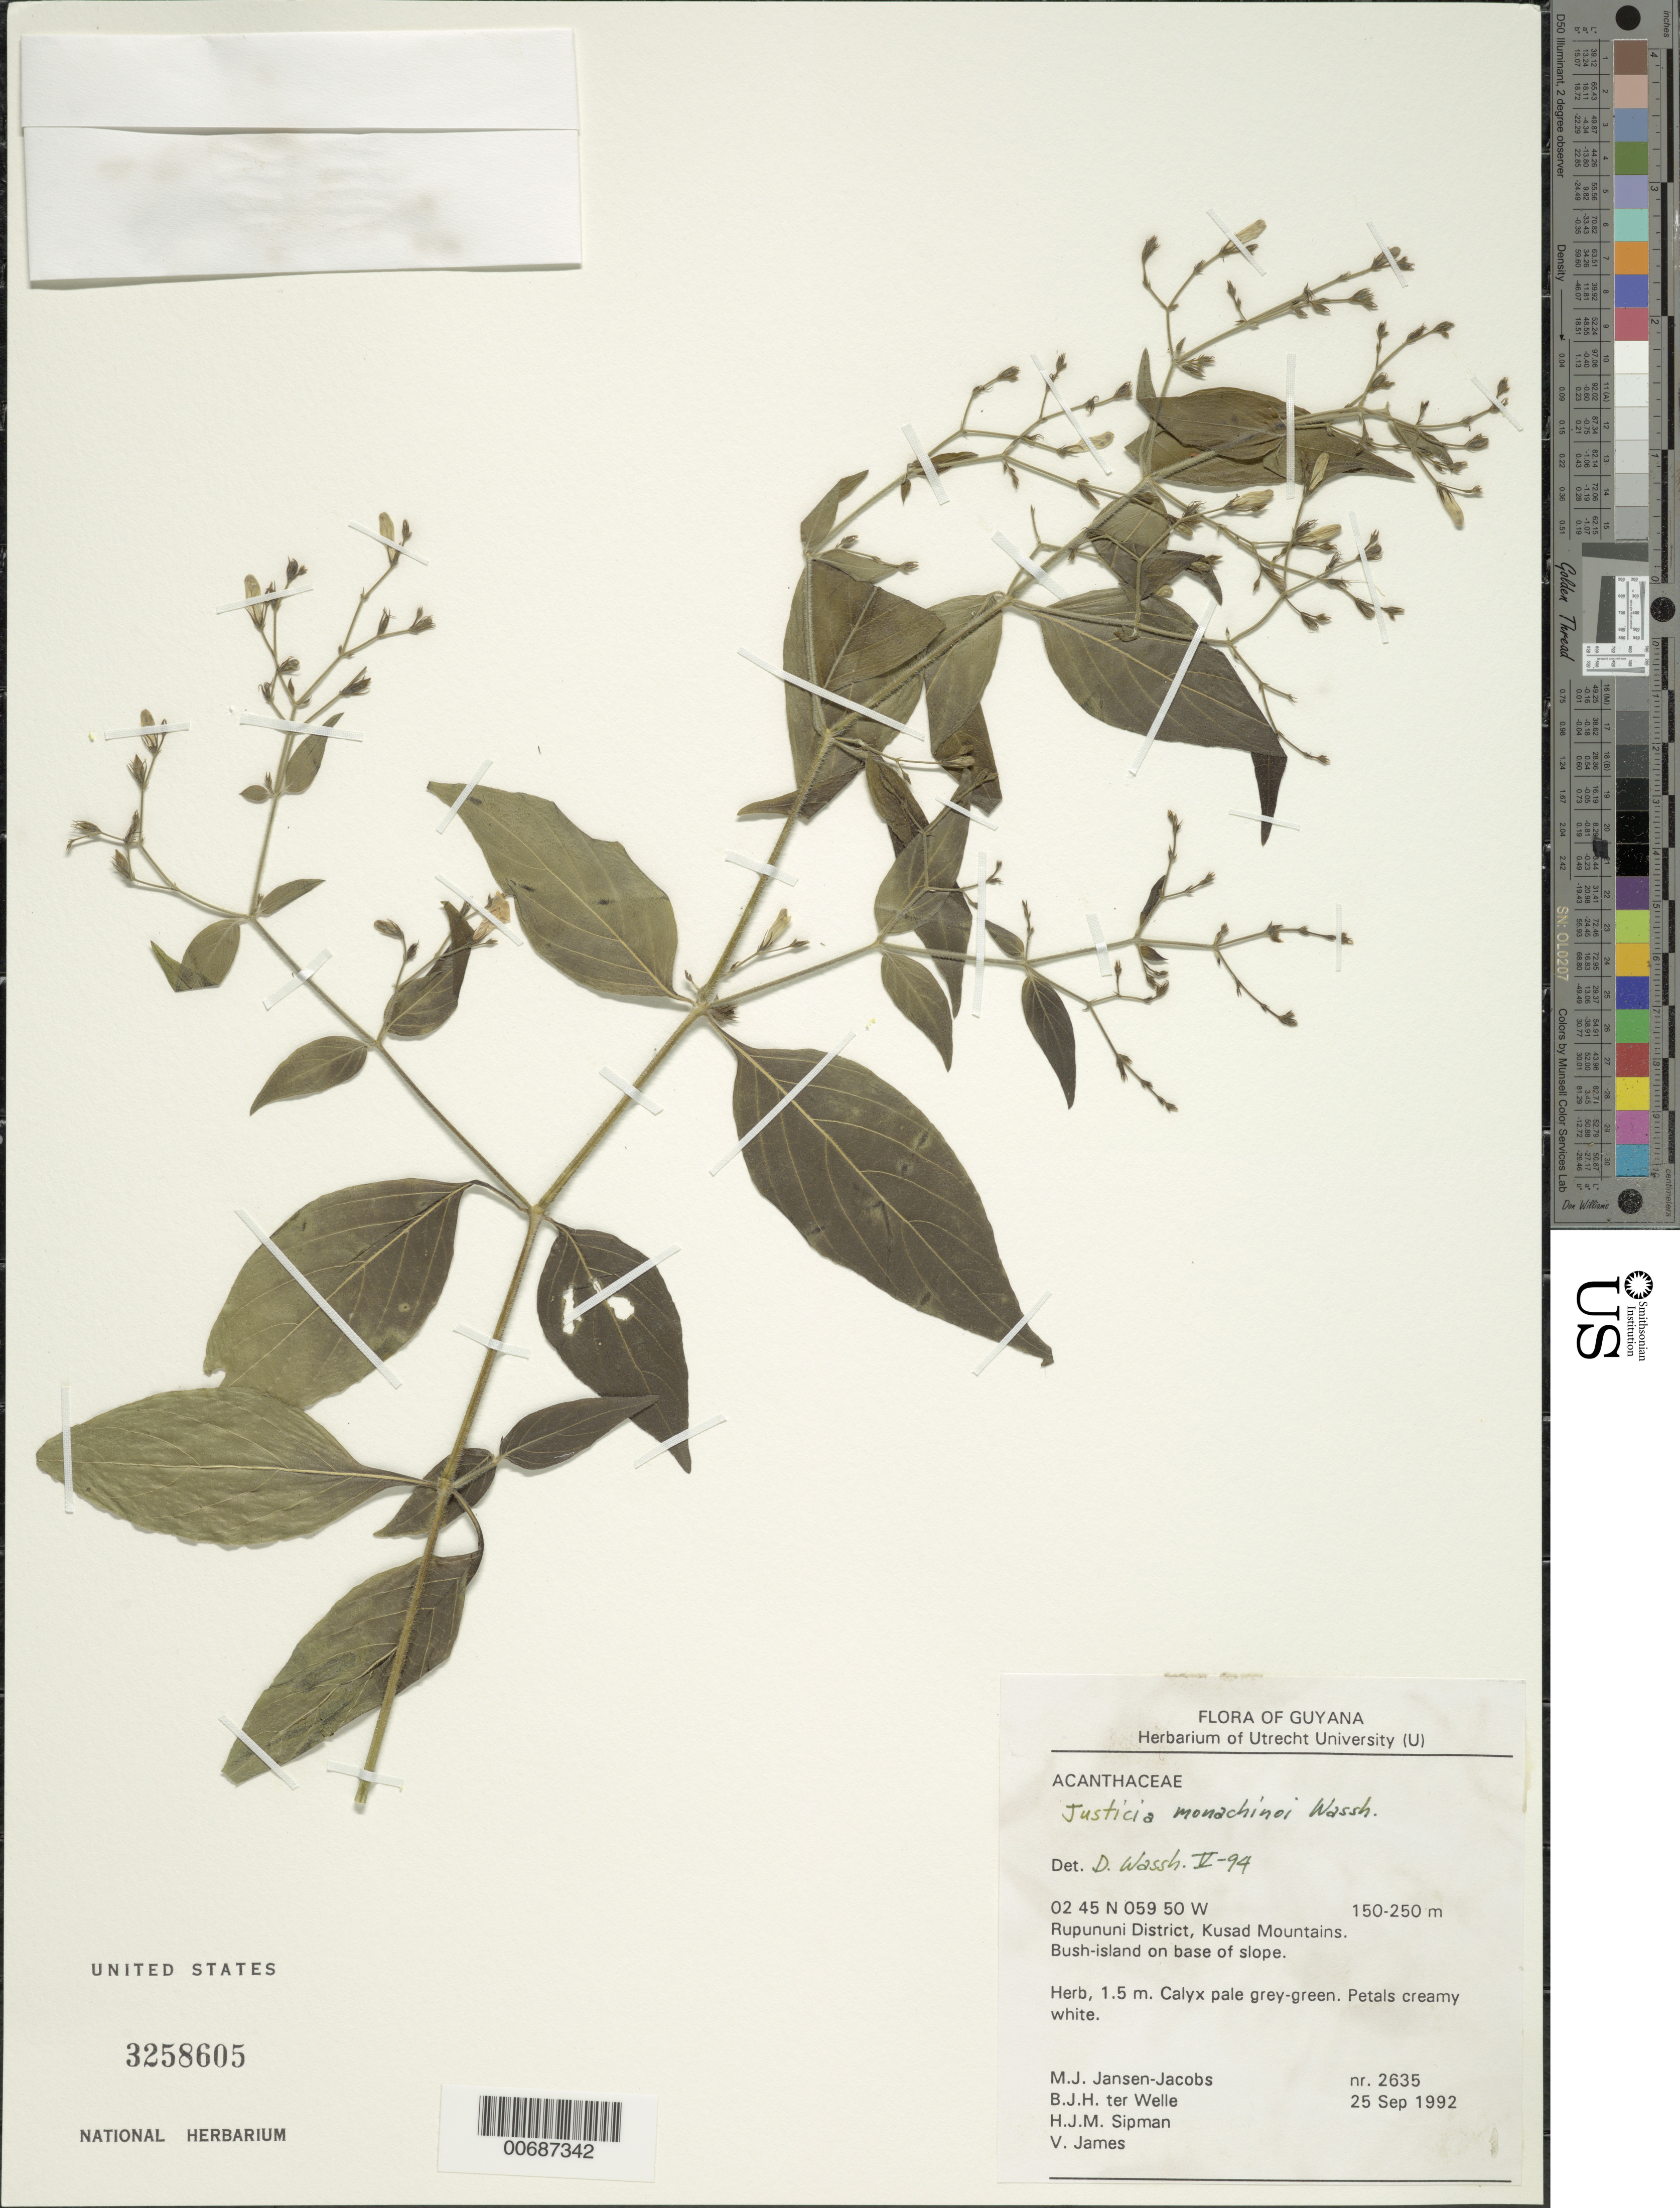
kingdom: Plantae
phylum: Tracheophyta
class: Magnoliopsida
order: Lamiales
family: Acanthaceae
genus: Justicia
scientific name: Justicia monachinoi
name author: Wassh.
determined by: Wasshausen, Dieter C., (BOT), Smithsonian Institution - National Museum of Natural History (UNITED STATES)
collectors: M. J. Jansen-Jacobs, B. Welle, H. J. M. Sipman & V. James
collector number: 2635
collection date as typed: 25-Sep-92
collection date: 1992-09-25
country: Guyana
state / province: U. Takutu-U. Essequibo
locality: Kusad Mountains, Rupununi District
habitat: Bush-island on base of slope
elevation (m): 150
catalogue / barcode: US 3258605